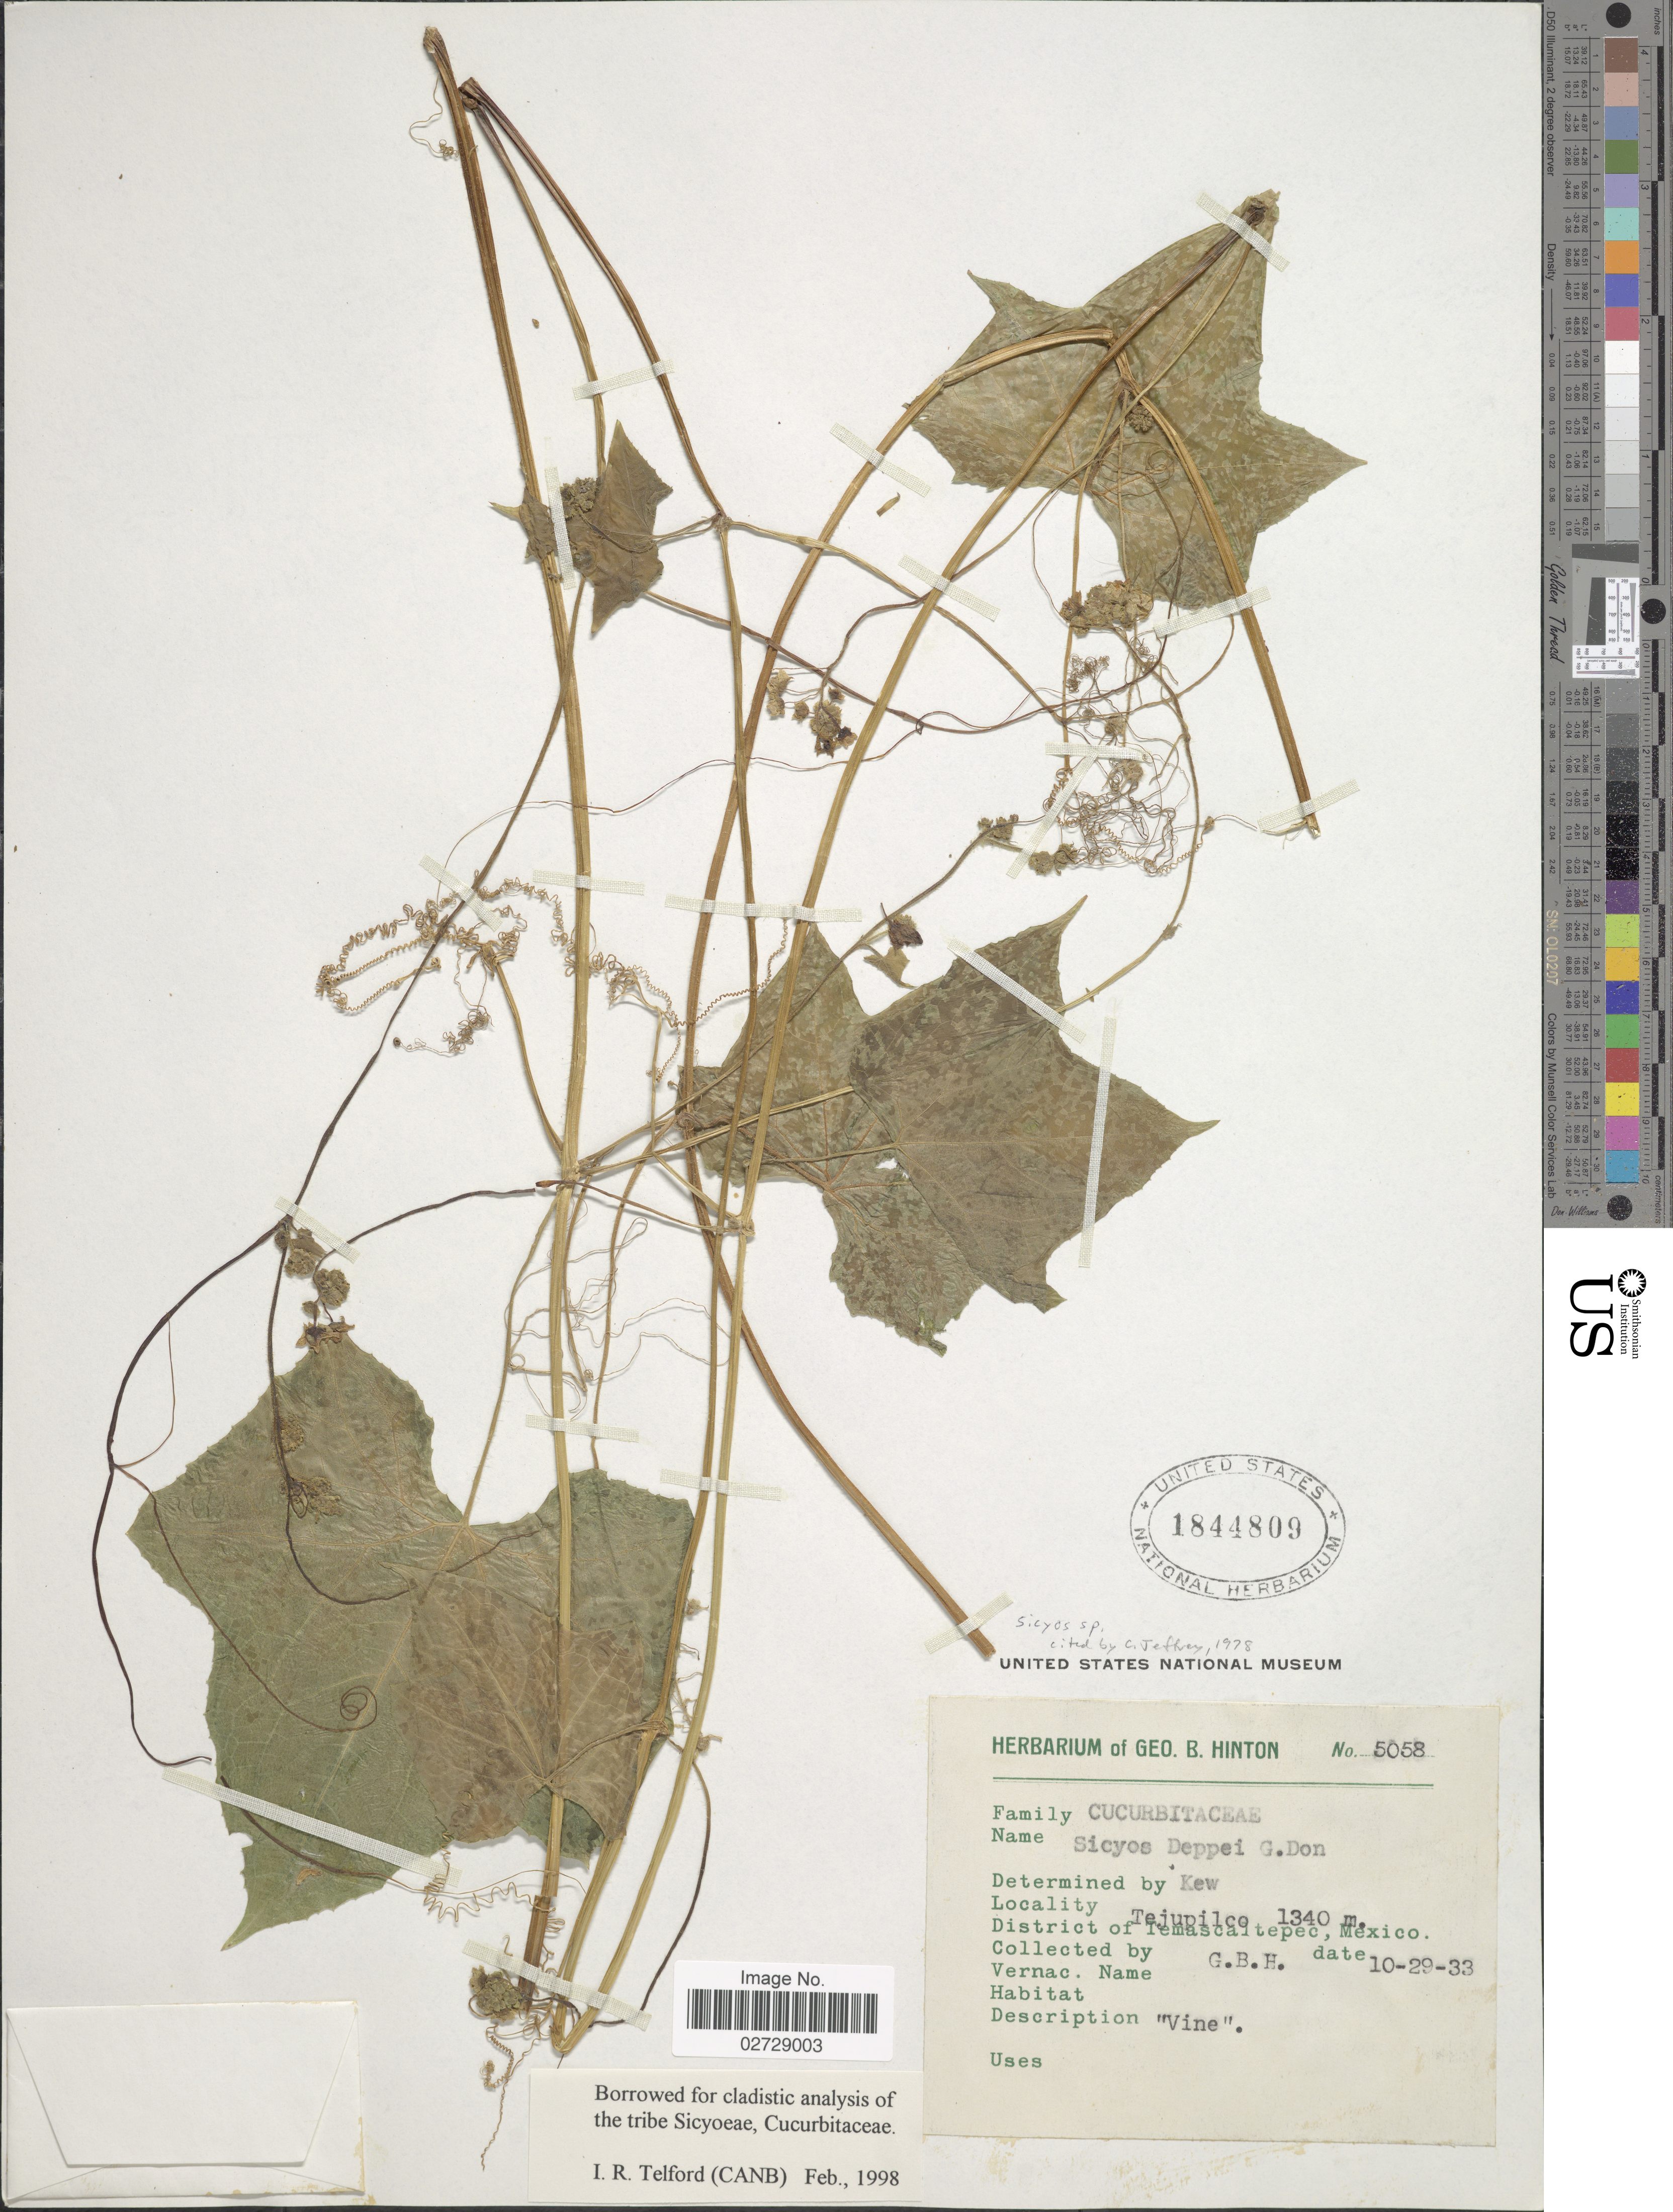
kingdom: Plantae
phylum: Tracheophyta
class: Magnoliopsida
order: Cucurbitales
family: Cucurbitaceae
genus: Sicyos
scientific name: Sicyos sp.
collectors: G. B. Hinton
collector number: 5058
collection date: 1933-10-29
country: Mexico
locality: Tejupilco, District Temascaltepec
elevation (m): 1340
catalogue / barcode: US 1844809